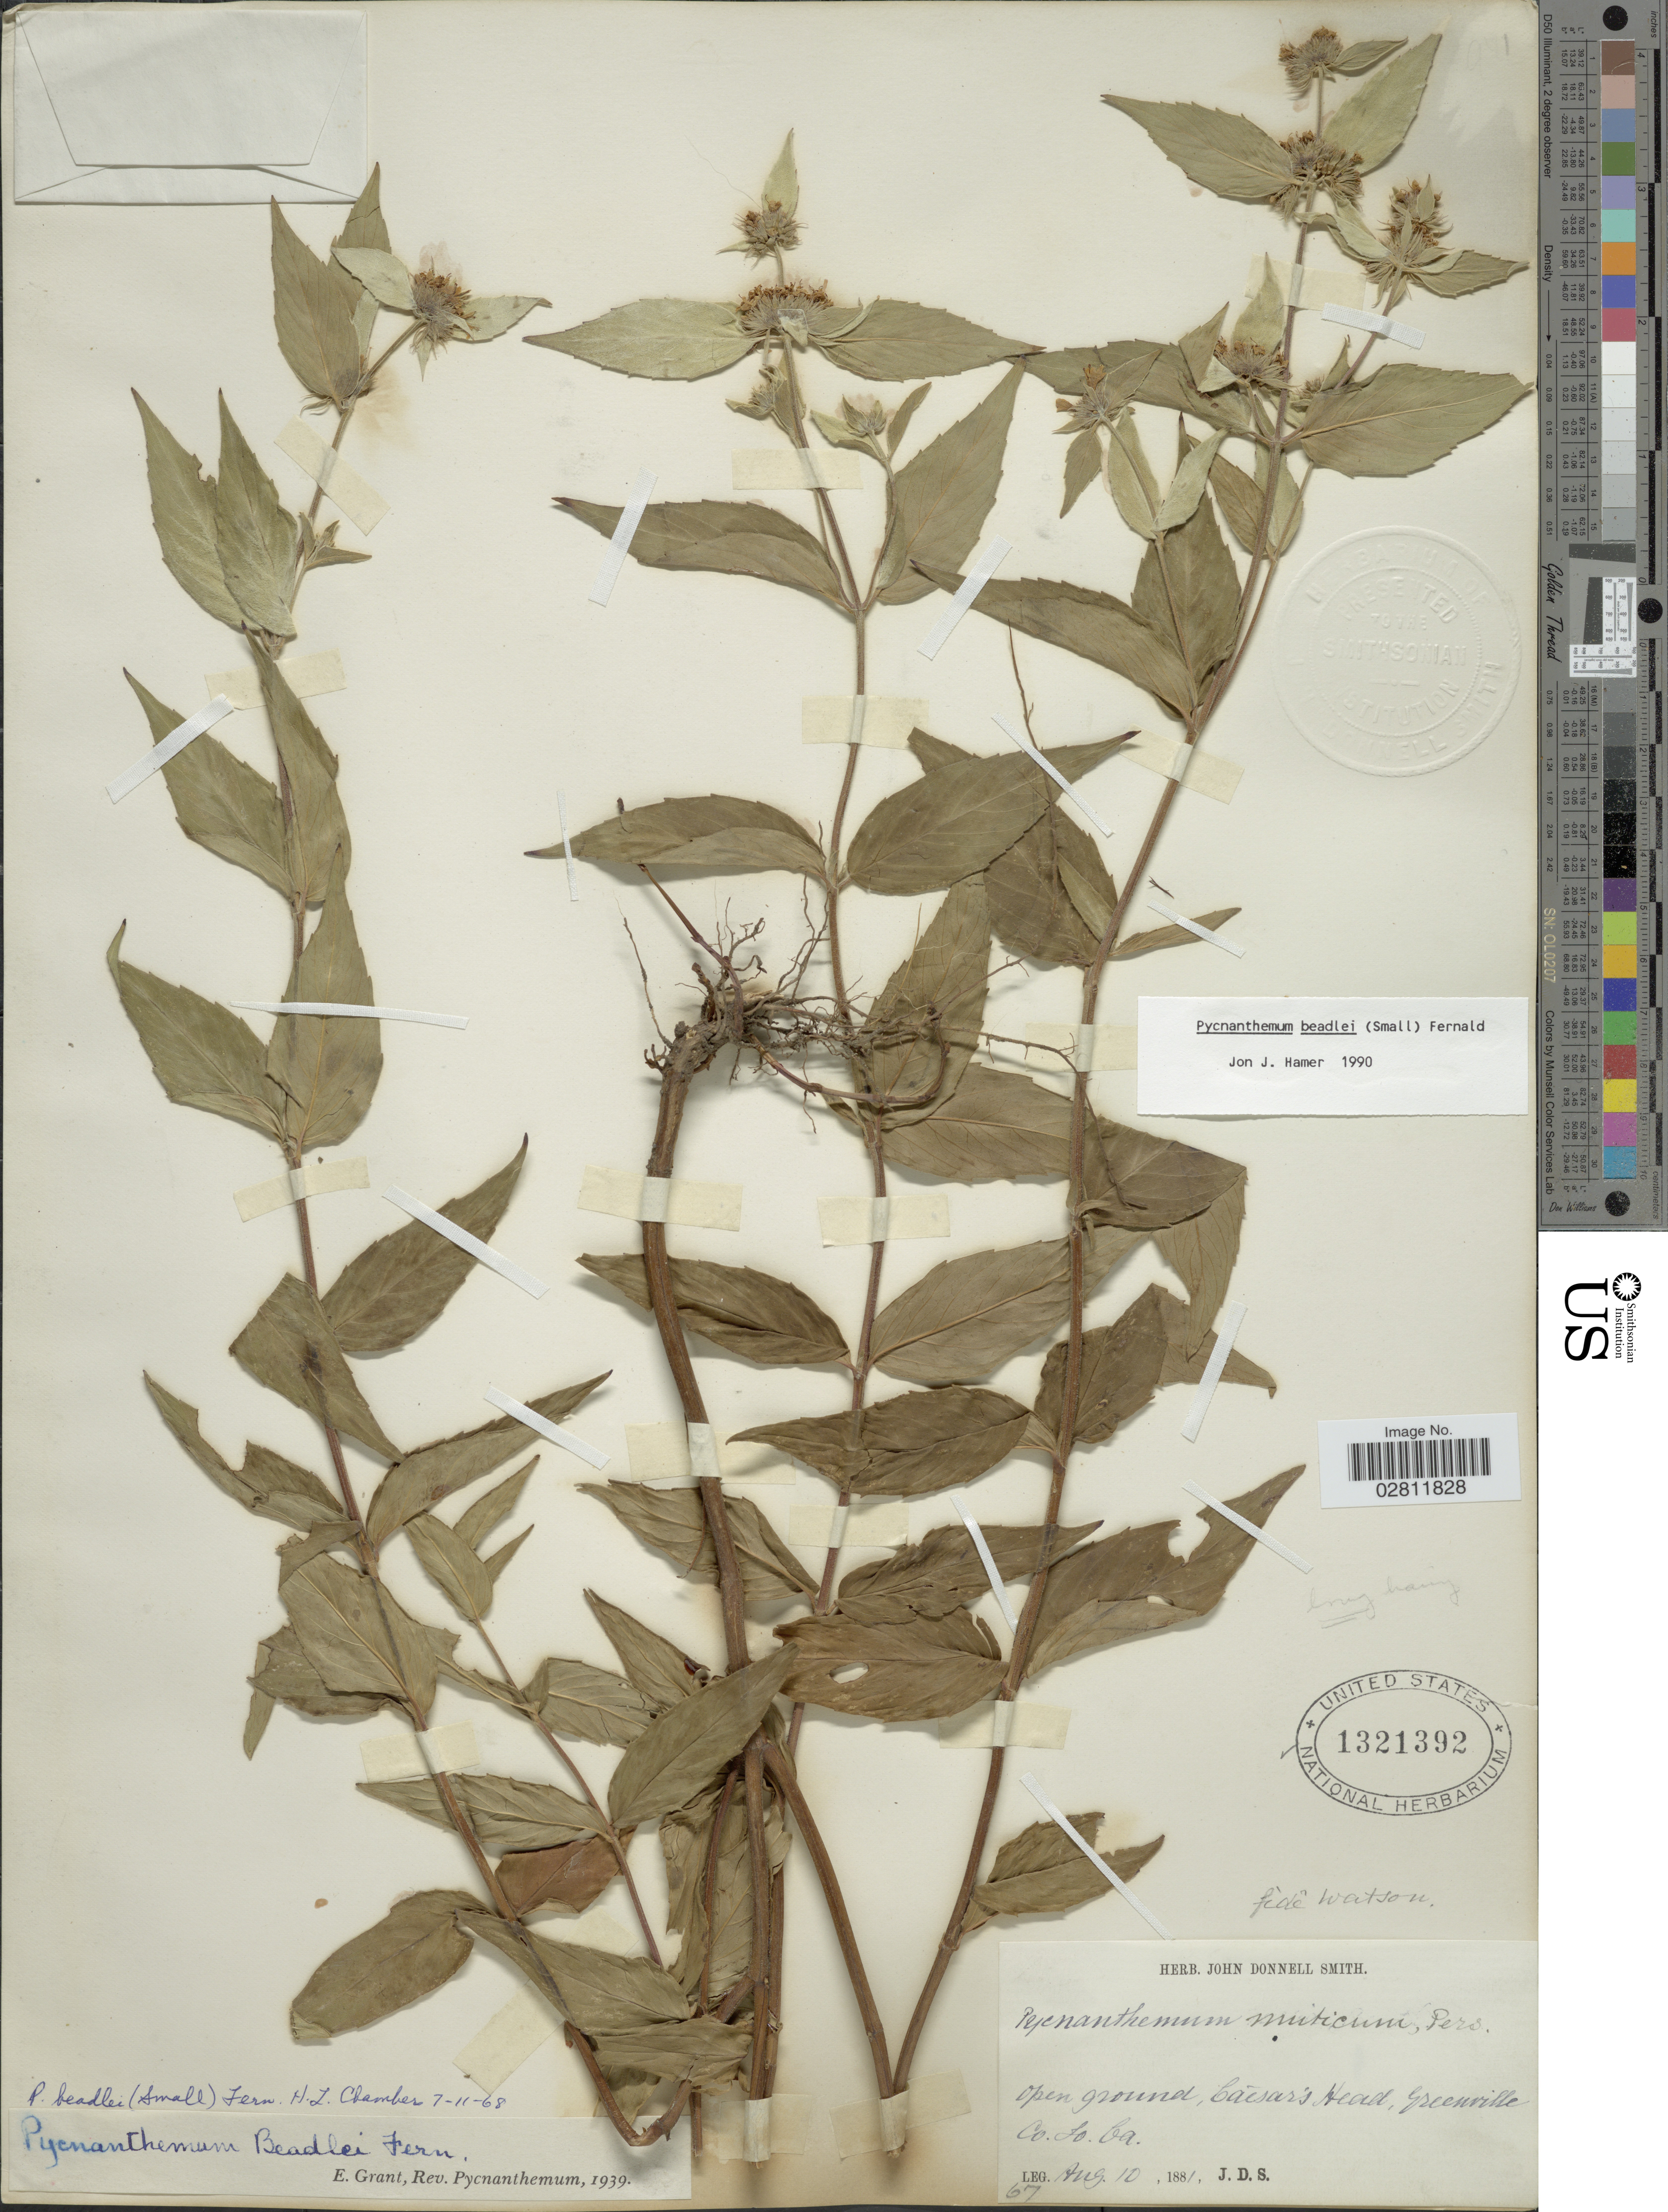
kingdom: Plantae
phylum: Tracheophyta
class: Magnoliopsida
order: Lamiales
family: Lamiaceae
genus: Pycnanthemum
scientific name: Pycnanthemum beadlei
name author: (Small) Fernald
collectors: J. Donnell Smith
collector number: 67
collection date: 1881-08-10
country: United States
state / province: South Carolina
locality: Caěsar's Head, Greenville Co.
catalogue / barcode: US 1321392